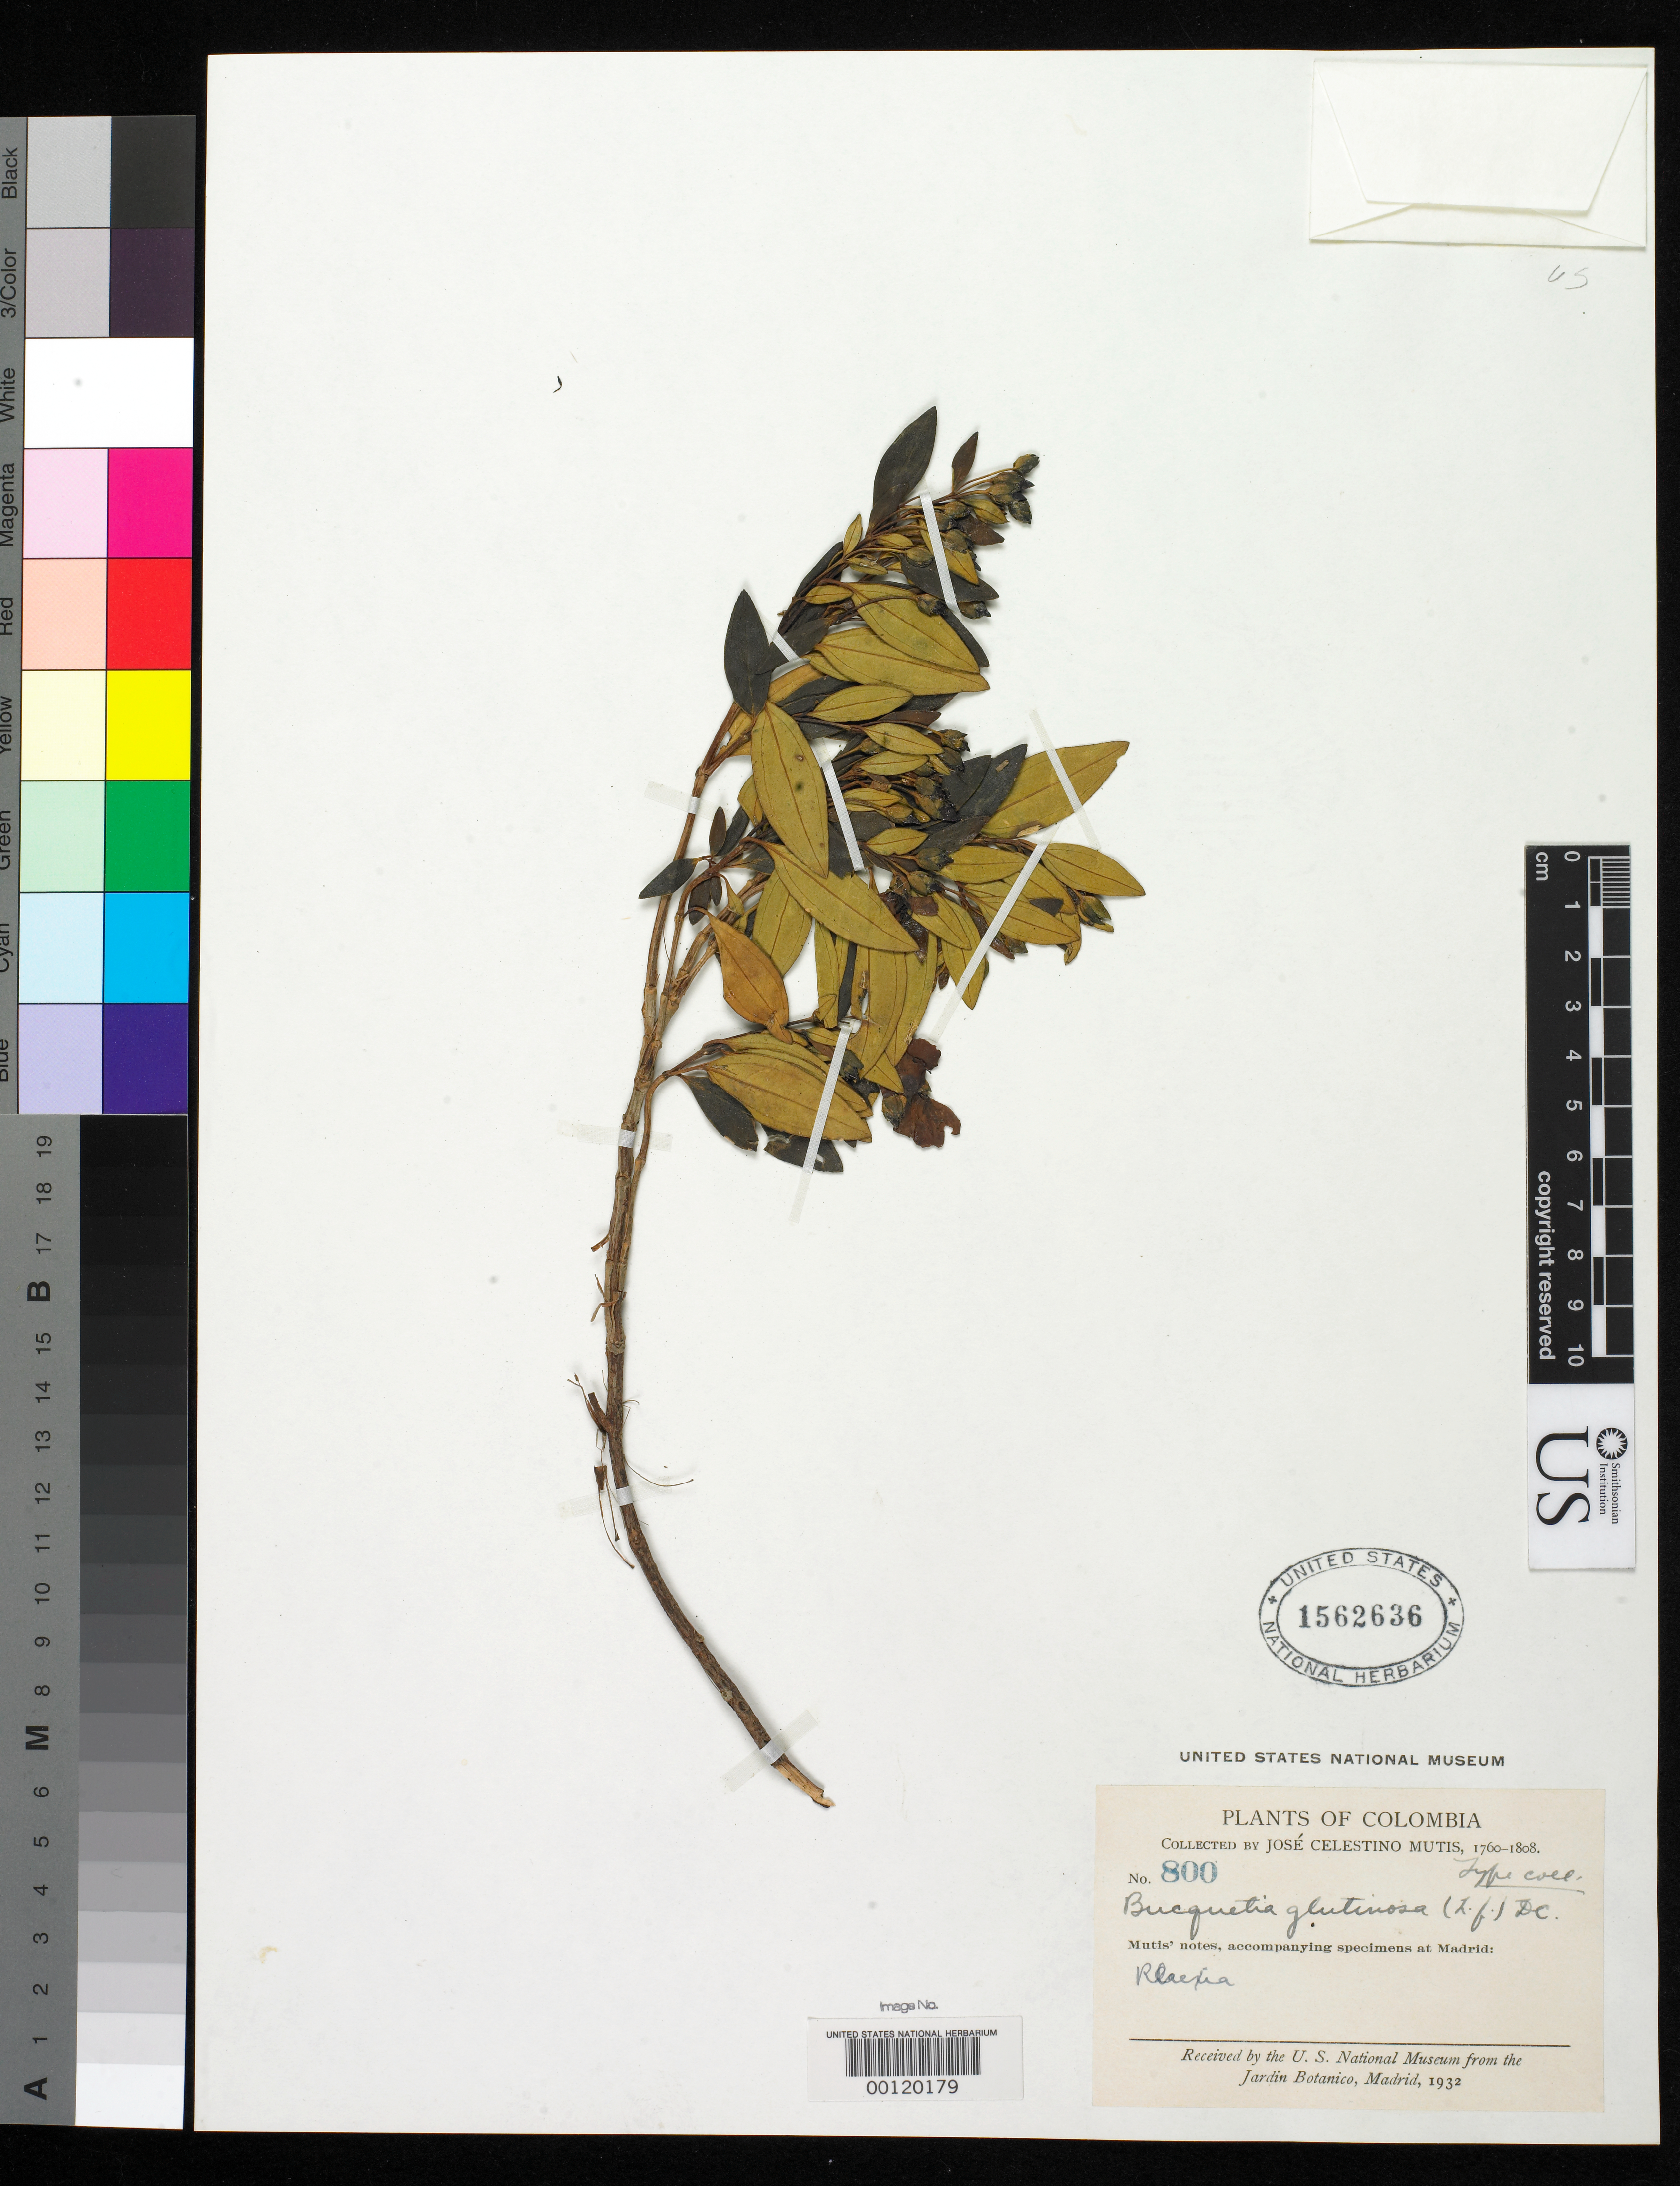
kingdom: Plantae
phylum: Tracheophyta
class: Magnoliopsida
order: Myrtales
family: Melastomataceae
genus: Rhexia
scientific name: Rhexia glutinosa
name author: L.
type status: Type Collection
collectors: J. C. B. Mutis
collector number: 800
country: Colombia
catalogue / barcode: US 1562636